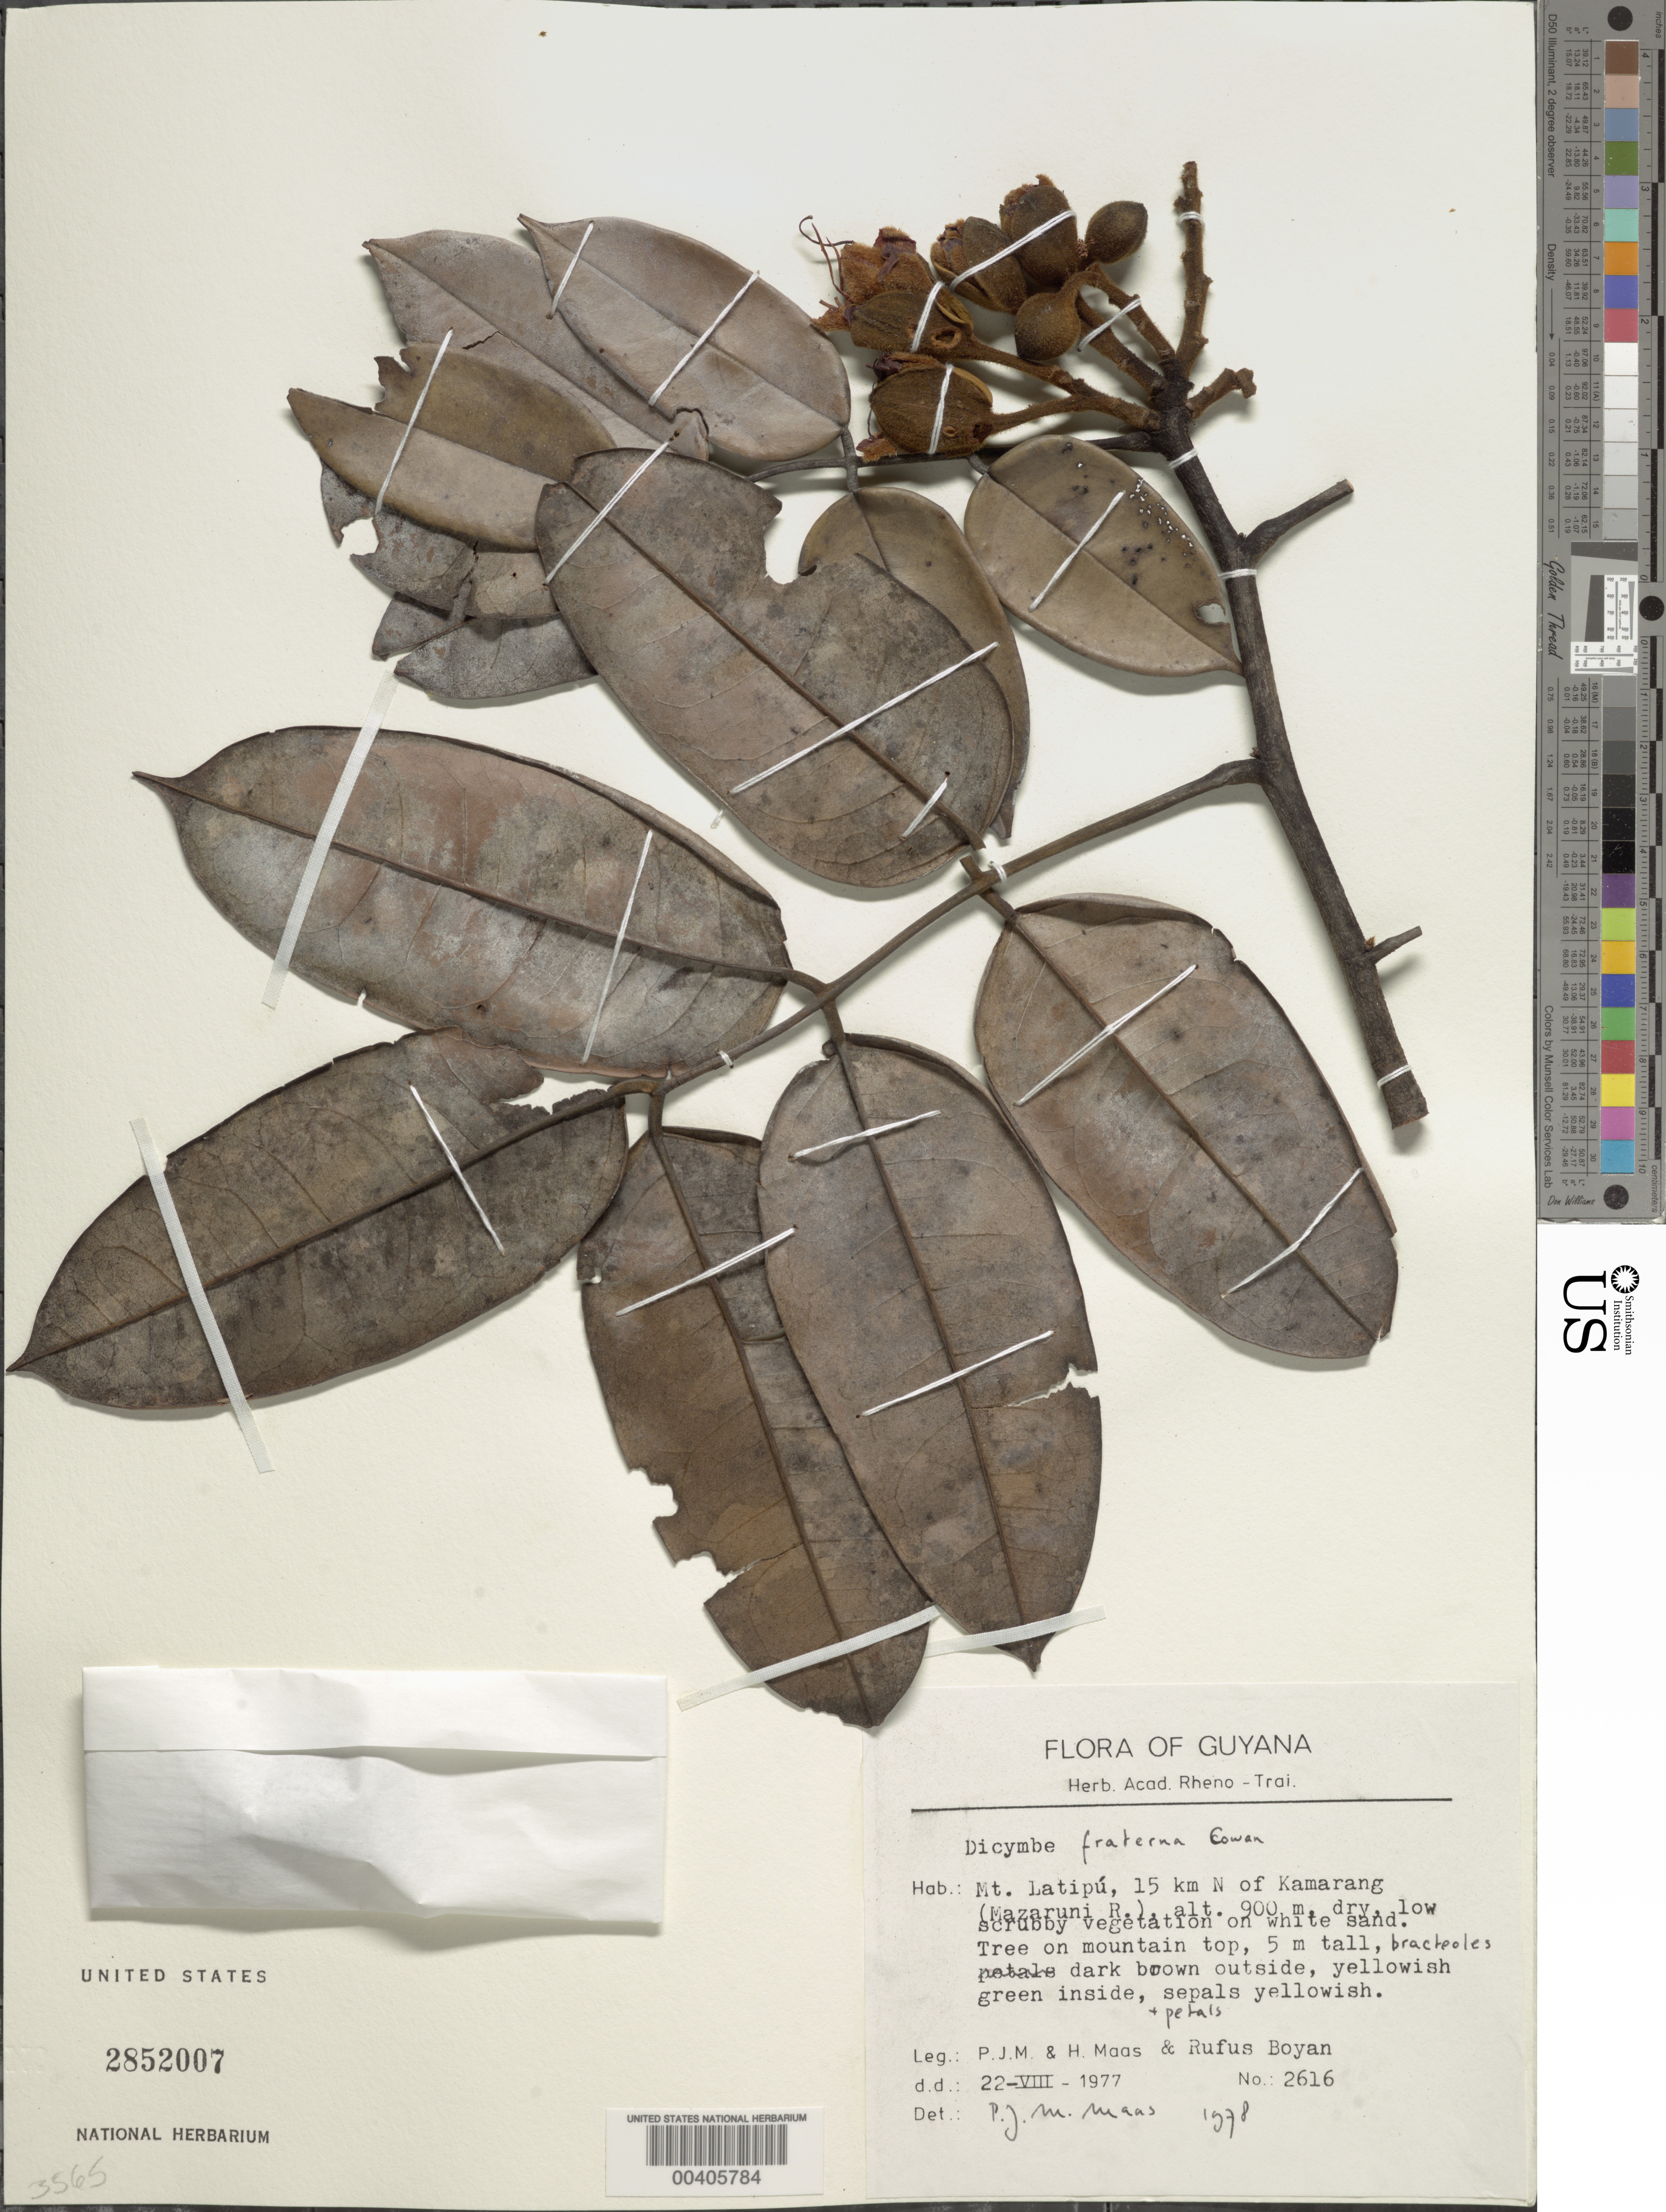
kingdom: Plantae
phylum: Tracheophyta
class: Magnoliopsida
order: Fabales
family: Fabaceae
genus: Dicymbe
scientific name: Dicymbe fraterna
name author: R.S. Cowan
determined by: Maas, Paul J. M.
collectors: P. Maas, H. Maas van de Kamer & R. Boyan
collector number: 2616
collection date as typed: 22 Aug 1977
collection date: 1977-08-22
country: Guyana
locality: Mt. latipu, 15 km n of kamarang (mazaruni r.).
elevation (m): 900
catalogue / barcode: US 2852007